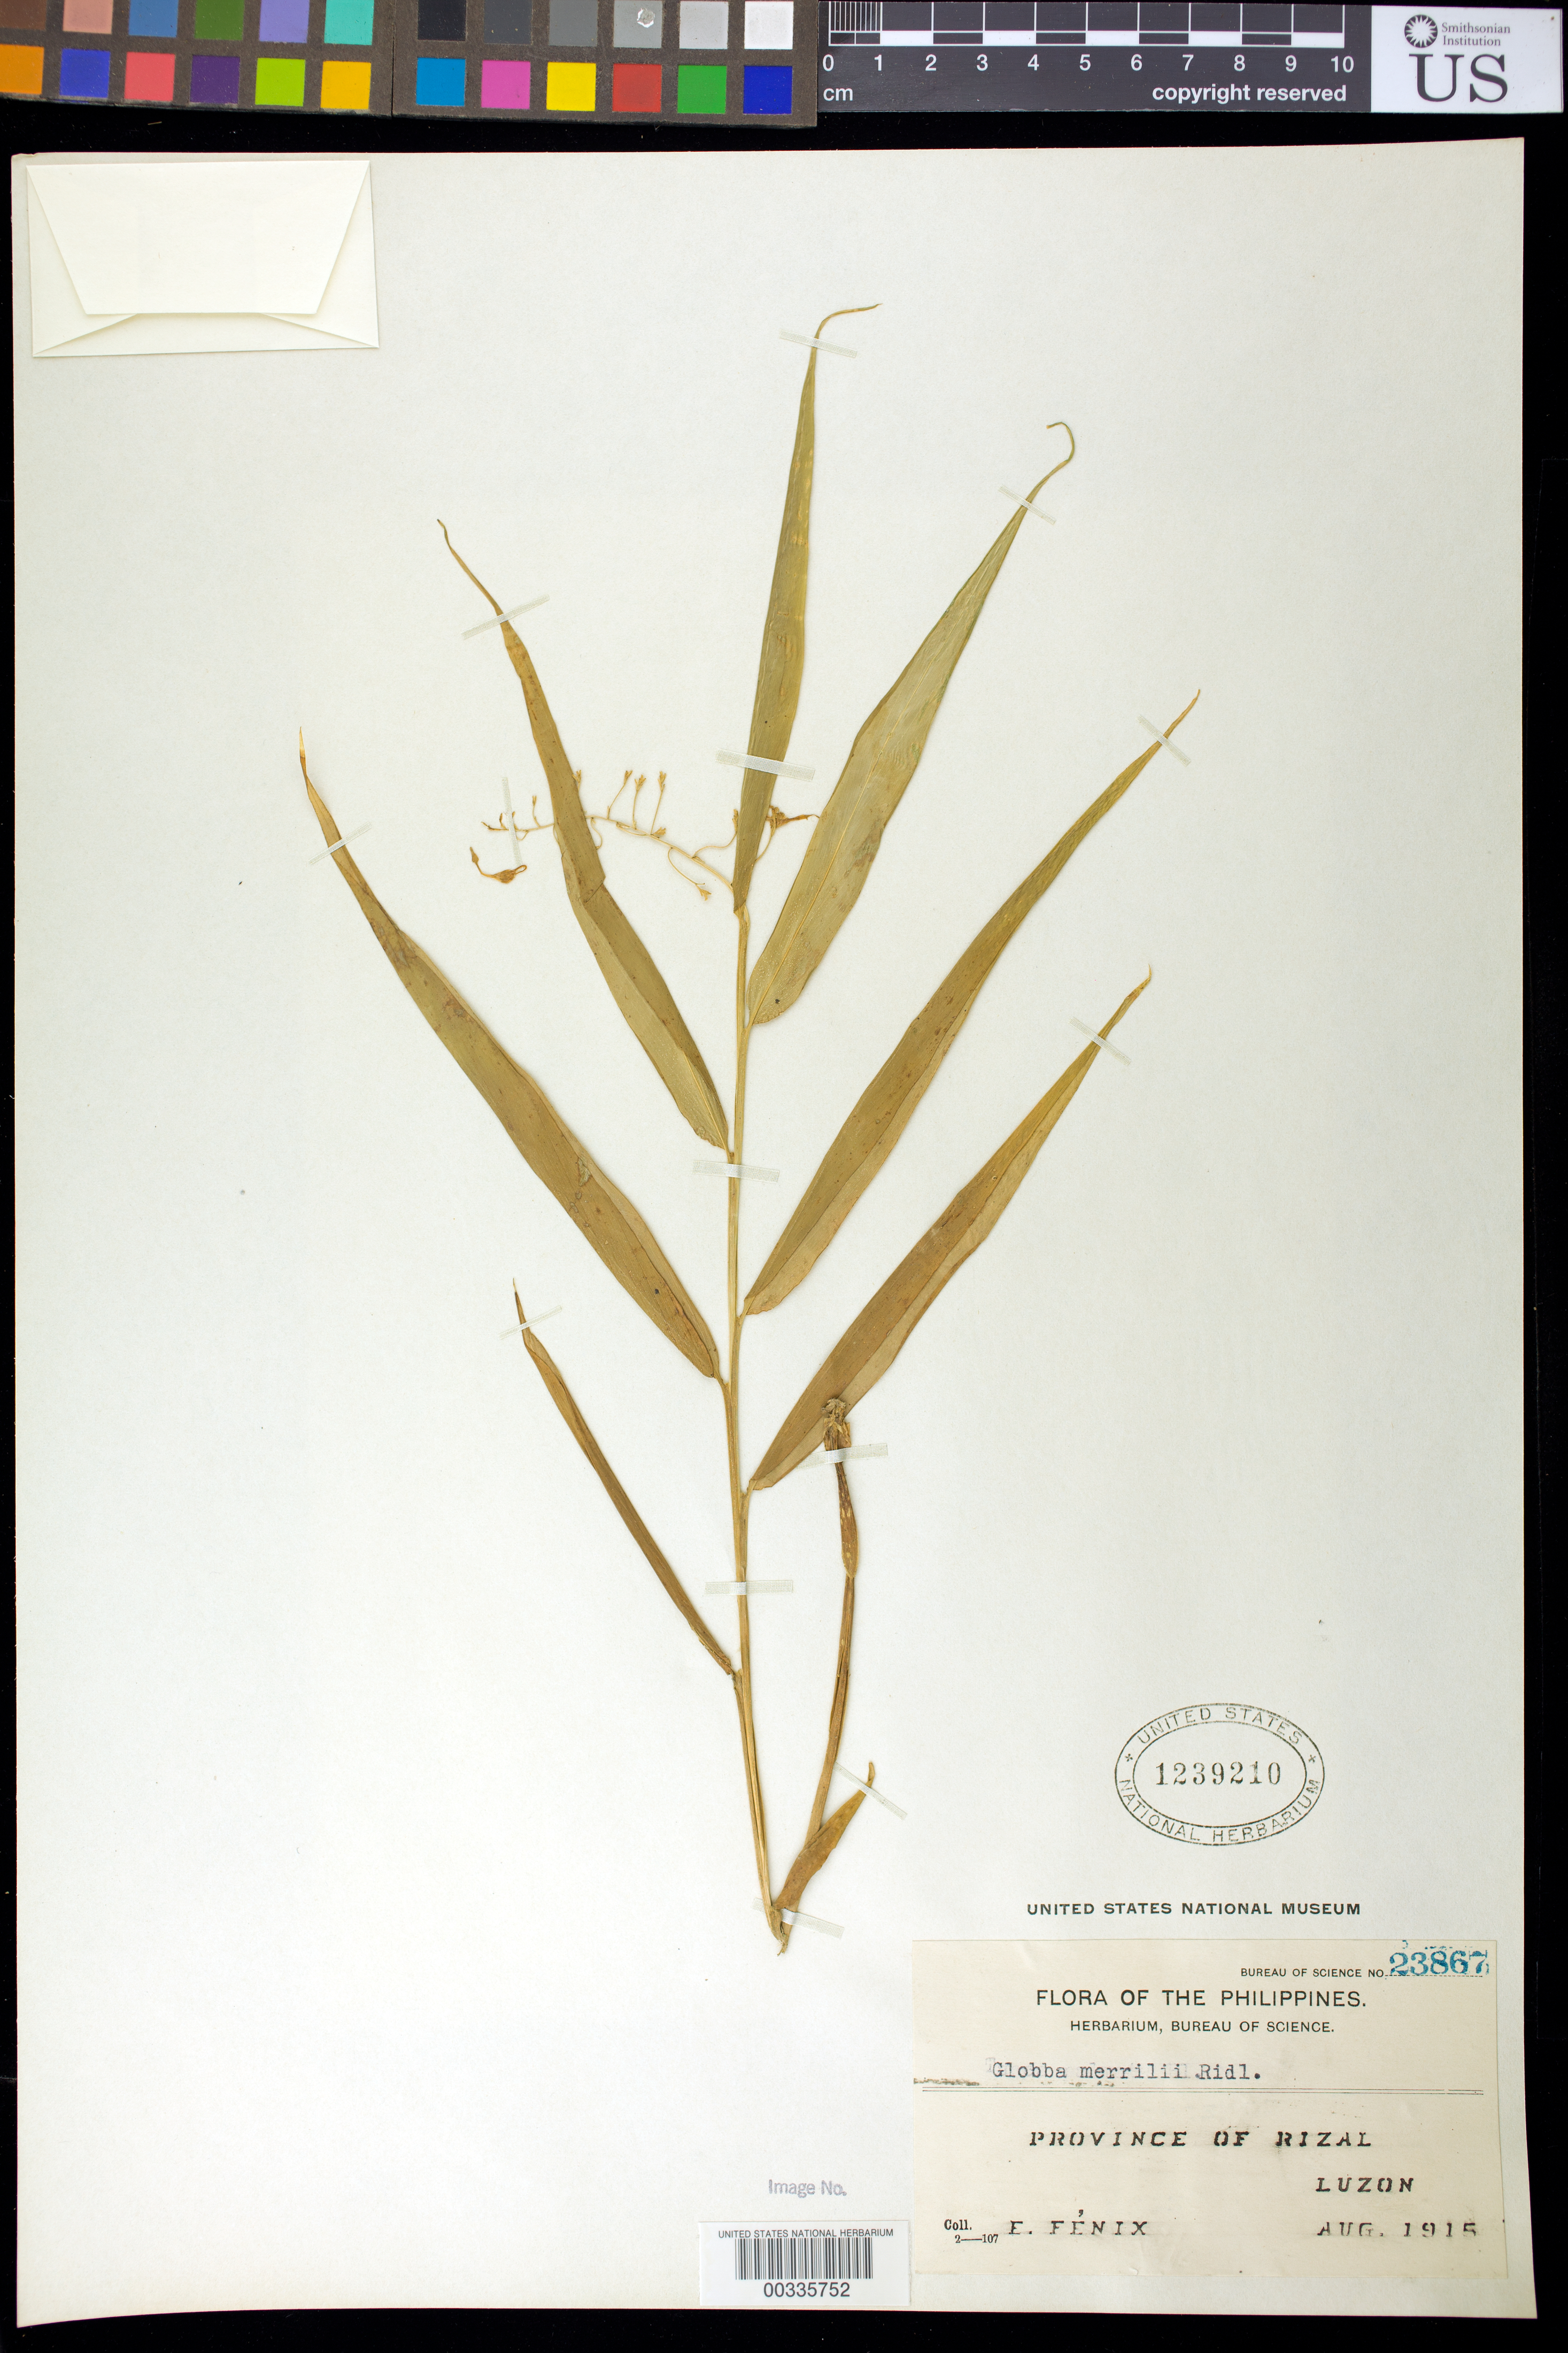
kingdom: Plantae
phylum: Tracheophyta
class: Liliopsida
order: Zingiberales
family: Zingiberaceae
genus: Globba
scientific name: Globba merrillii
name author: Ridl.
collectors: E. Fenix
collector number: Bur. Sci. 23867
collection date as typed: Aug 1915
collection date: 1915-08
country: Philippines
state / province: Calabarzon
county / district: Rizal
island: Luzon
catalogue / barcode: US 1239210